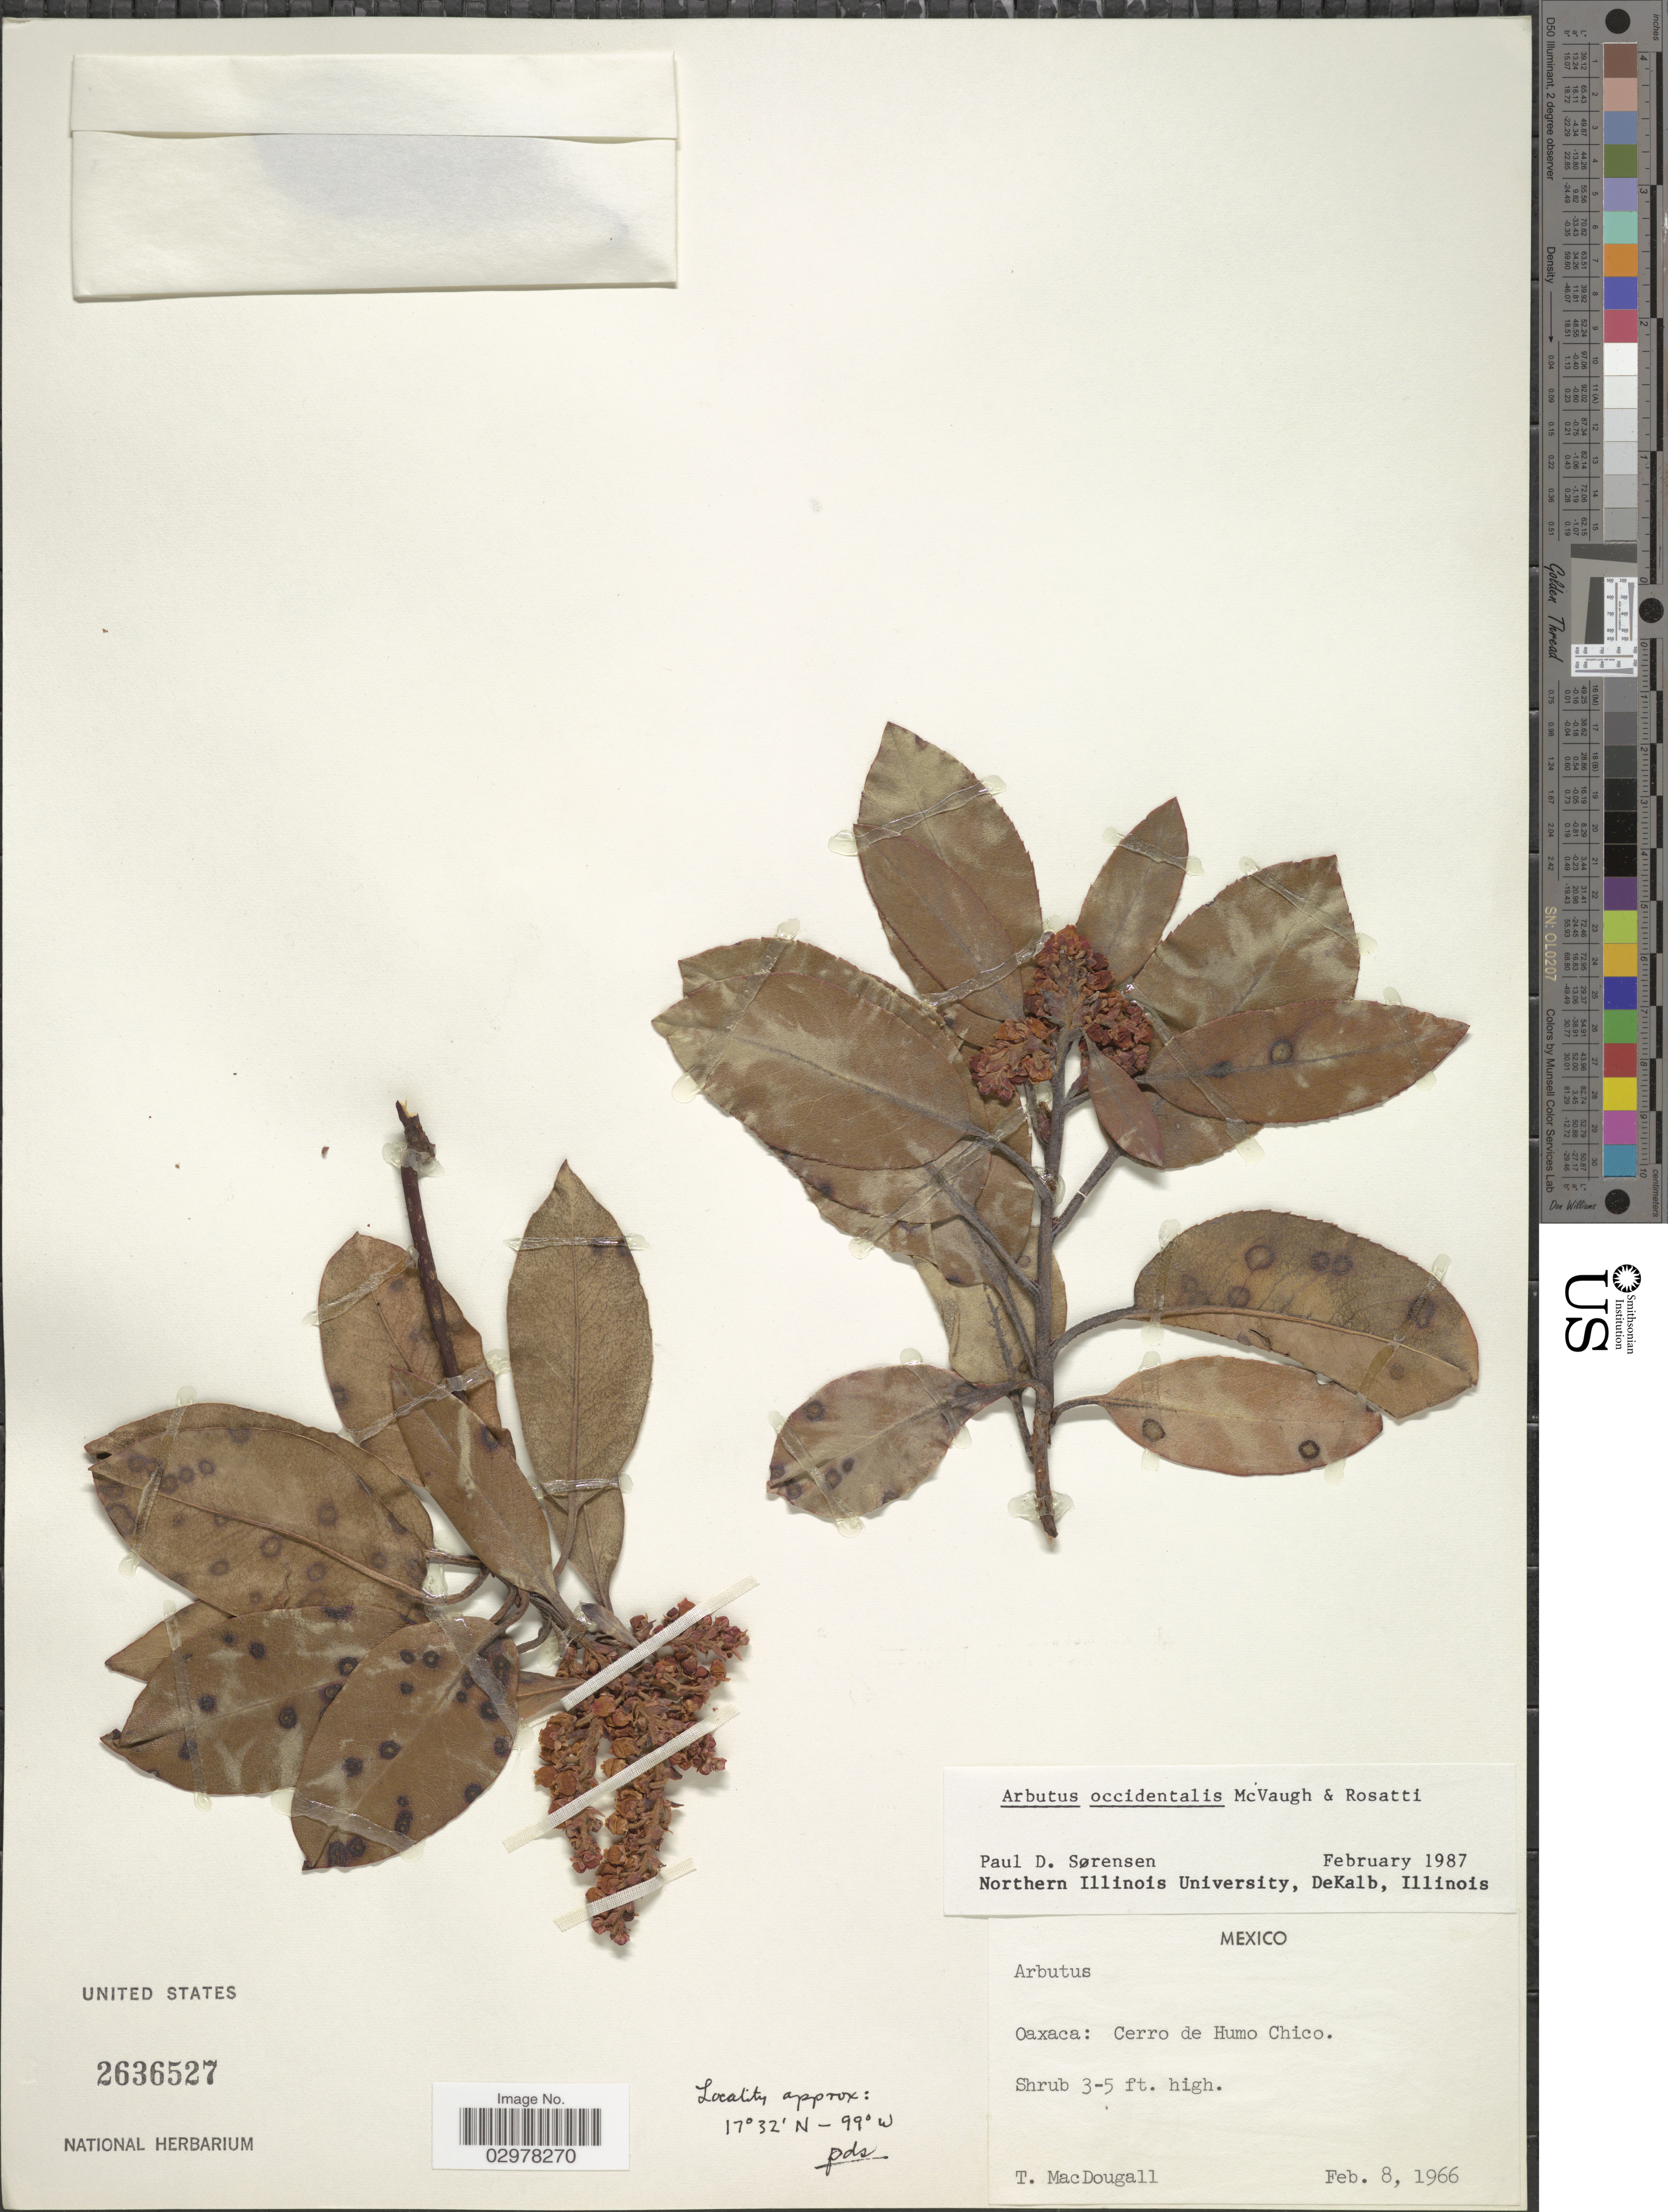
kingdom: Plantae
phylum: Tracheophyta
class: Magnoliopsida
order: Ericales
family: Ericaceae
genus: Arbutus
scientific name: Arbutus occidentalis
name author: McVaugh & Rosatti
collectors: T. B. MacDougall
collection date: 1966-02-08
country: Mexico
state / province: Oaxaca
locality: Cerro de Humo Chico.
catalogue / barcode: US 2636527